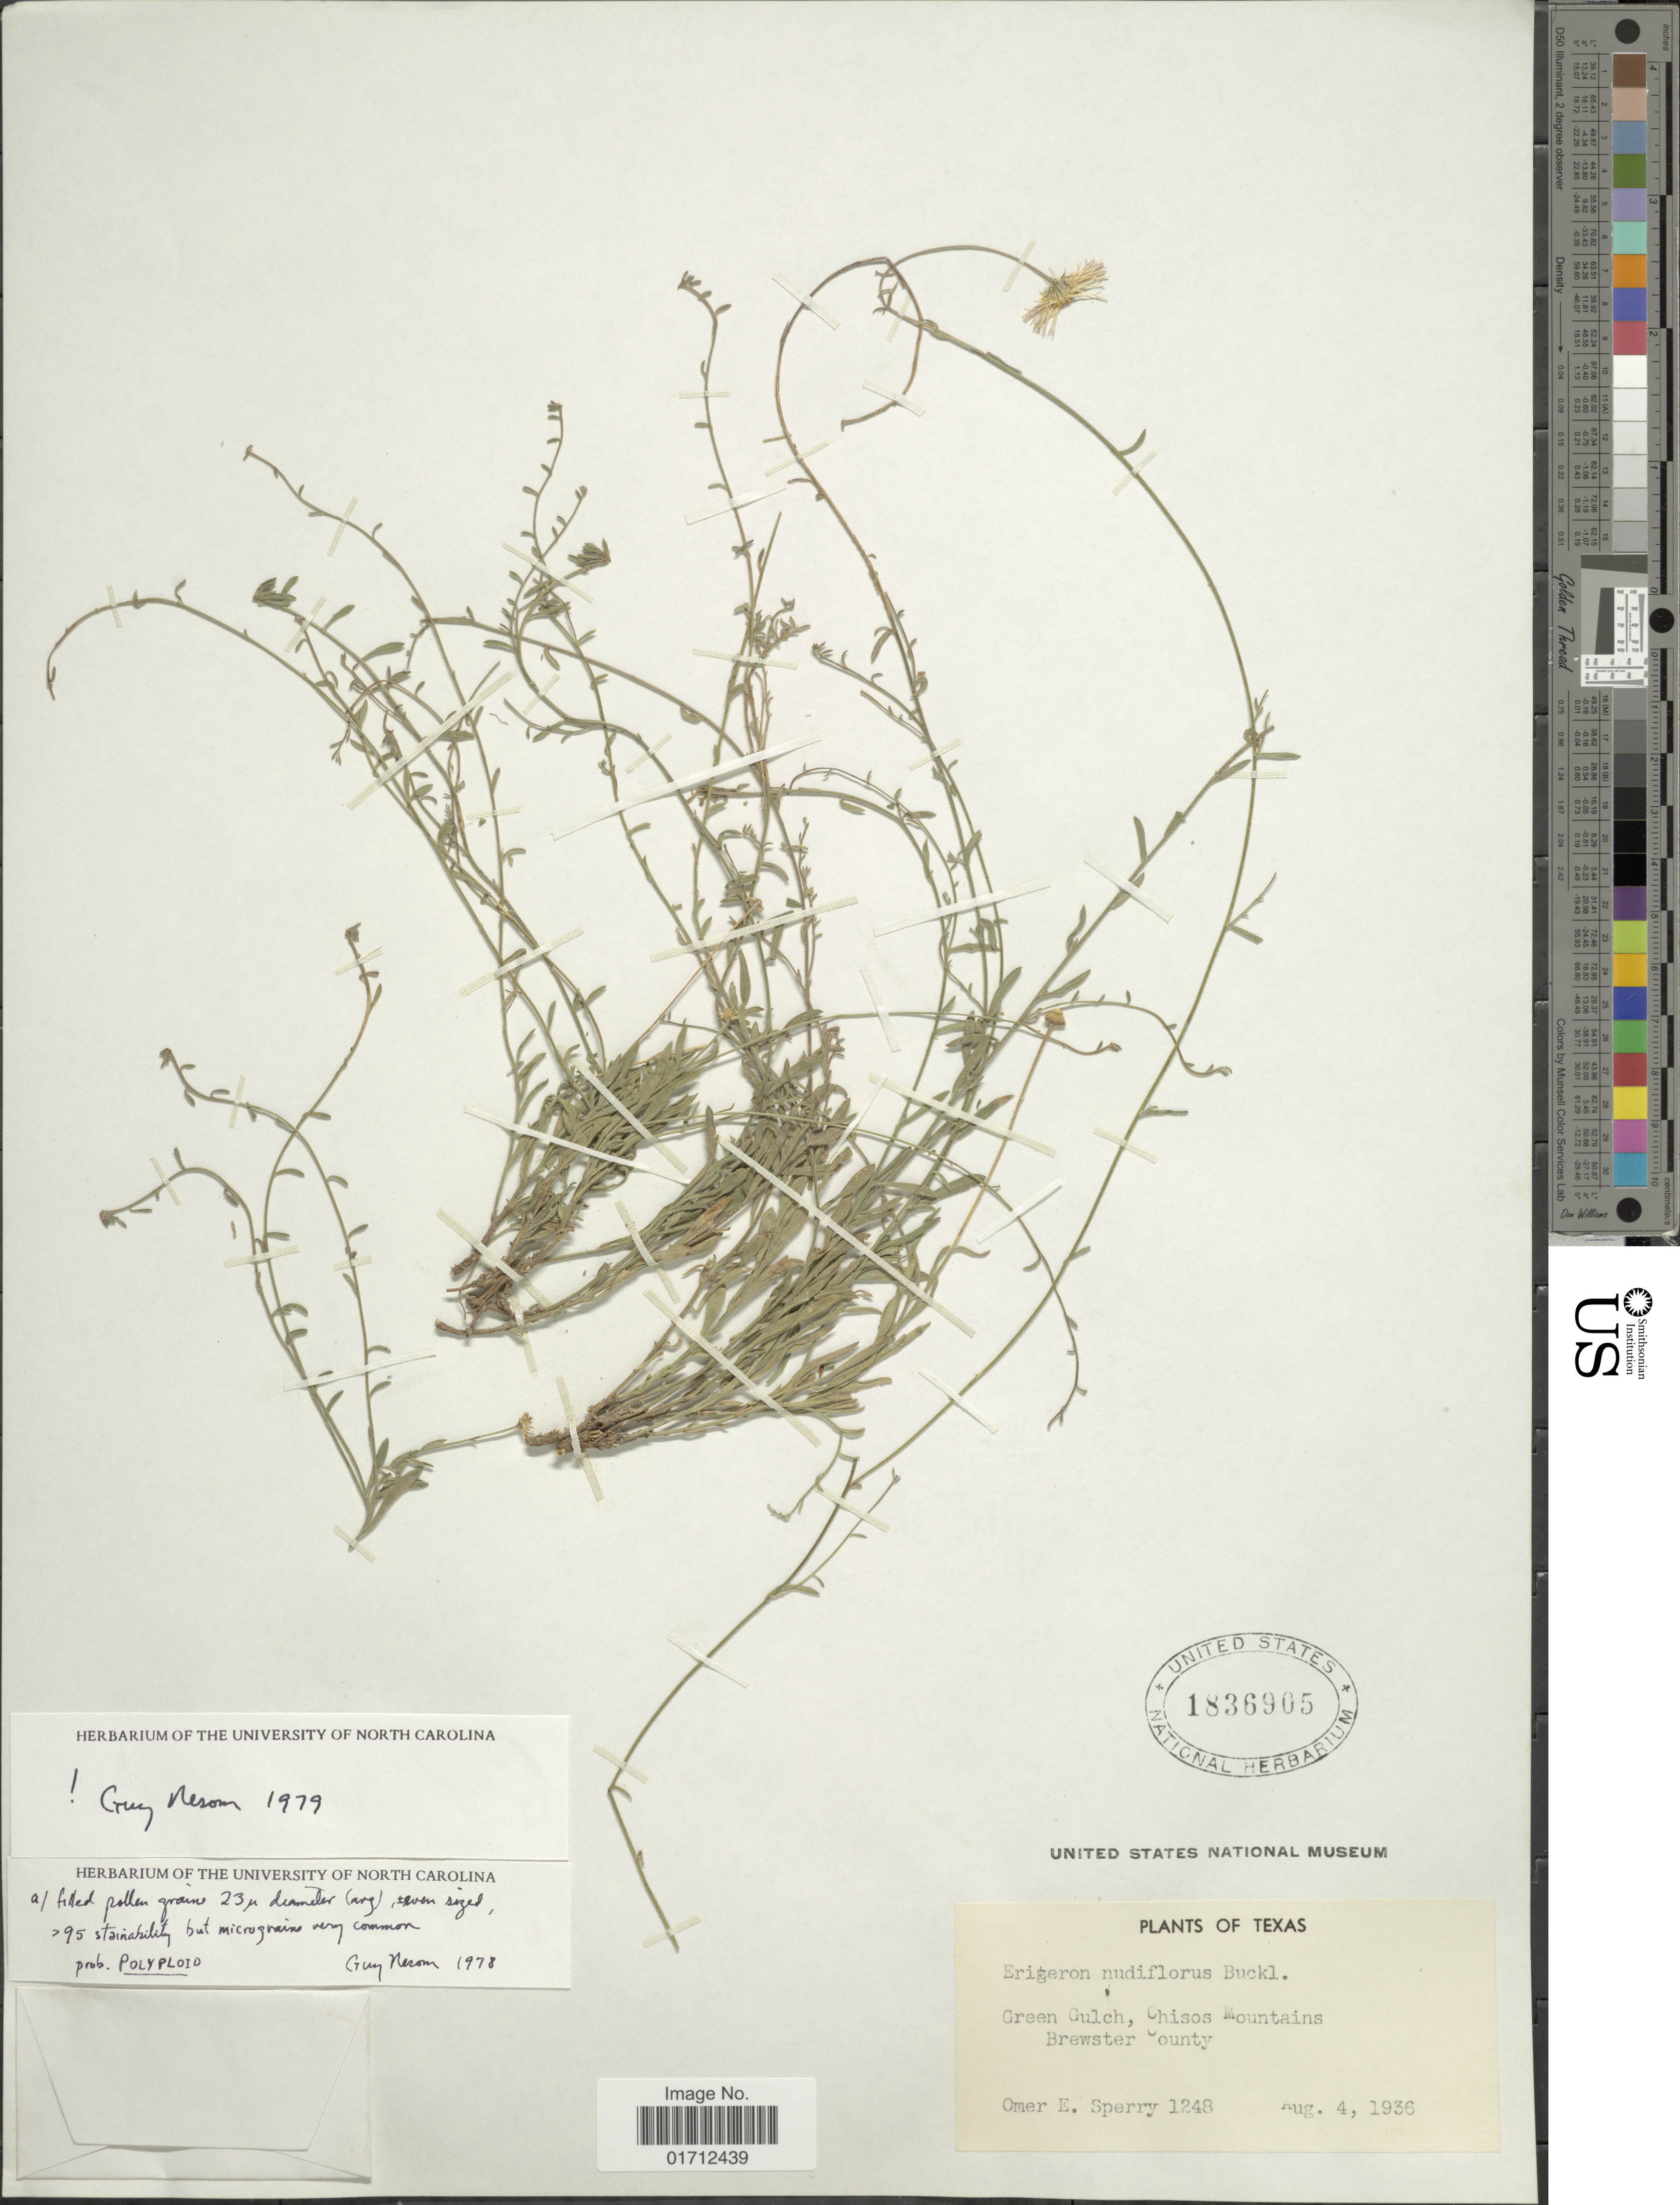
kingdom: Plantae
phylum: Tracheophyta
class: Magnoliopsida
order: Asterales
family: Asteraceae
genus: Erigeron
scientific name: Erigeron flagellaris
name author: A. Gray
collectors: O. E. Sperry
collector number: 1248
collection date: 1936-08-04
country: United States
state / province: Texas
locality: Green Gulch, Chisos Mountains Brewster County.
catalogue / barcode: US 1836905